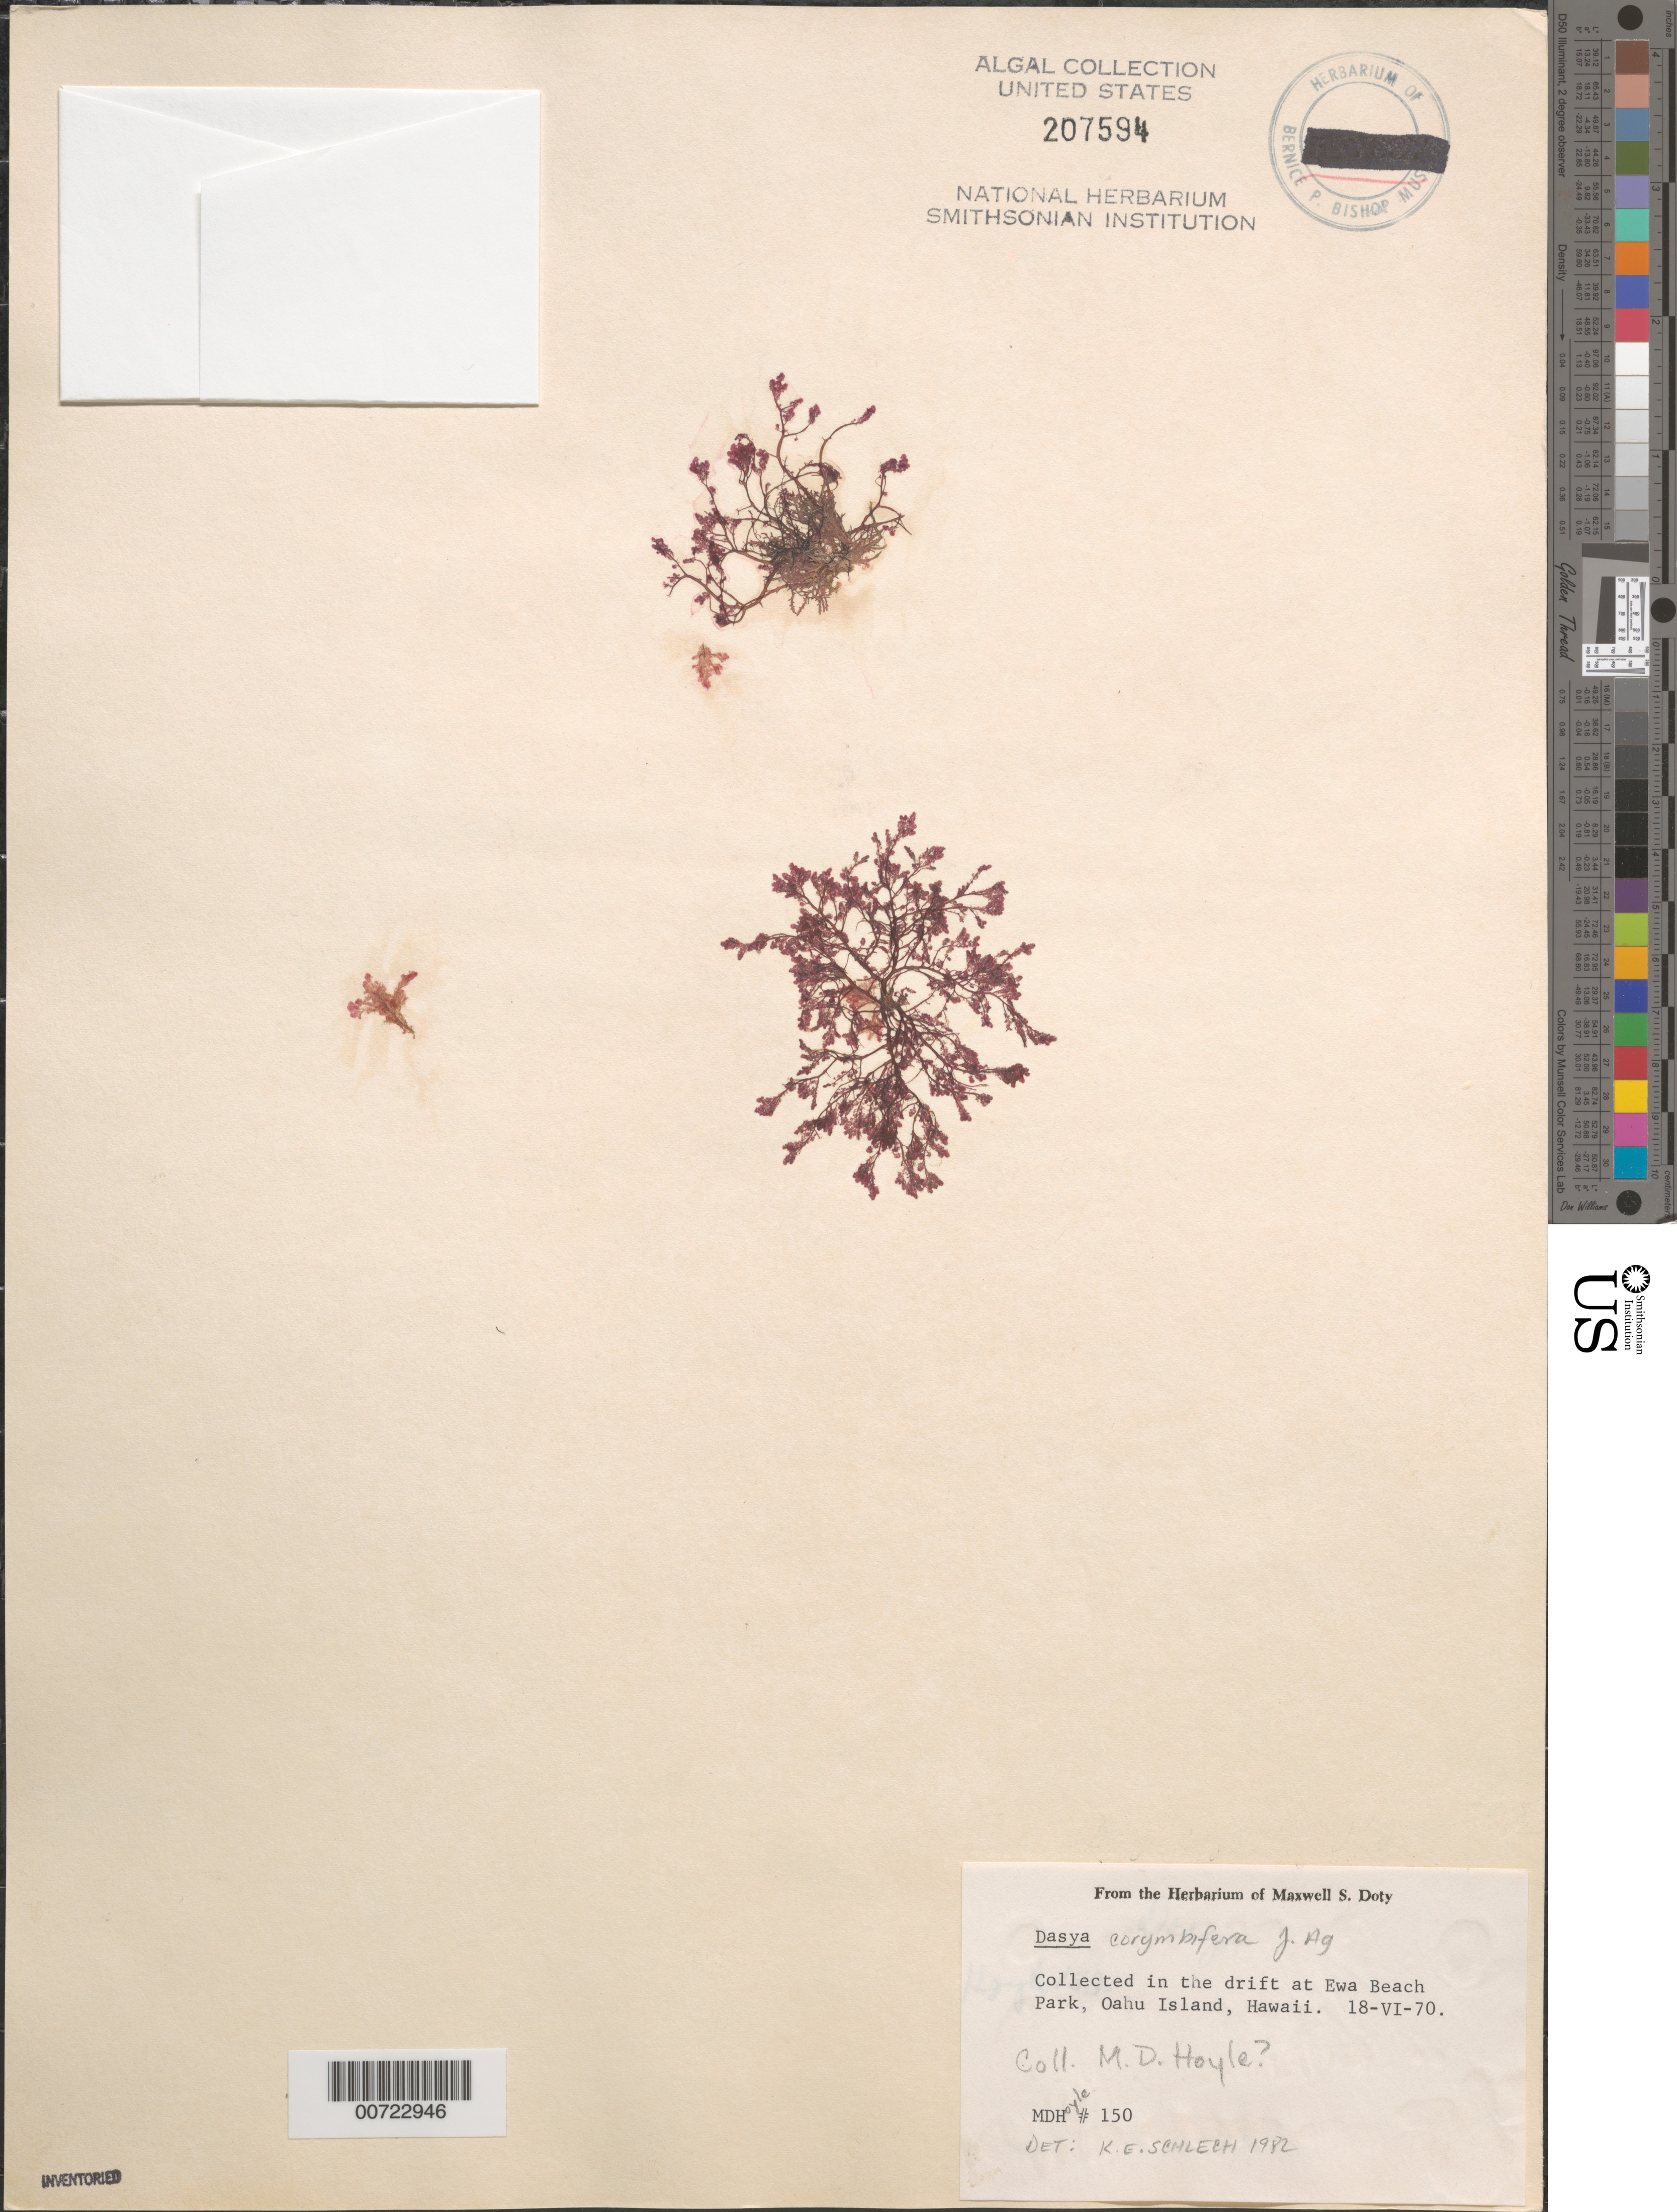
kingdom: Plantae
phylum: Rhodophyta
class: Florideophyceae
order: Ceramiales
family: Dasyaceae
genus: Dasya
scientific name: Dasya corymbifera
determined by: Schlech, K. E.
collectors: M. Hoyle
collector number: Hoyle 150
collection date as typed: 18 Jun 1970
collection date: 1970-06-18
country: United States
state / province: Hawaii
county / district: Honolulu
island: Oahu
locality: Ewa Beach Park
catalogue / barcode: US 207594